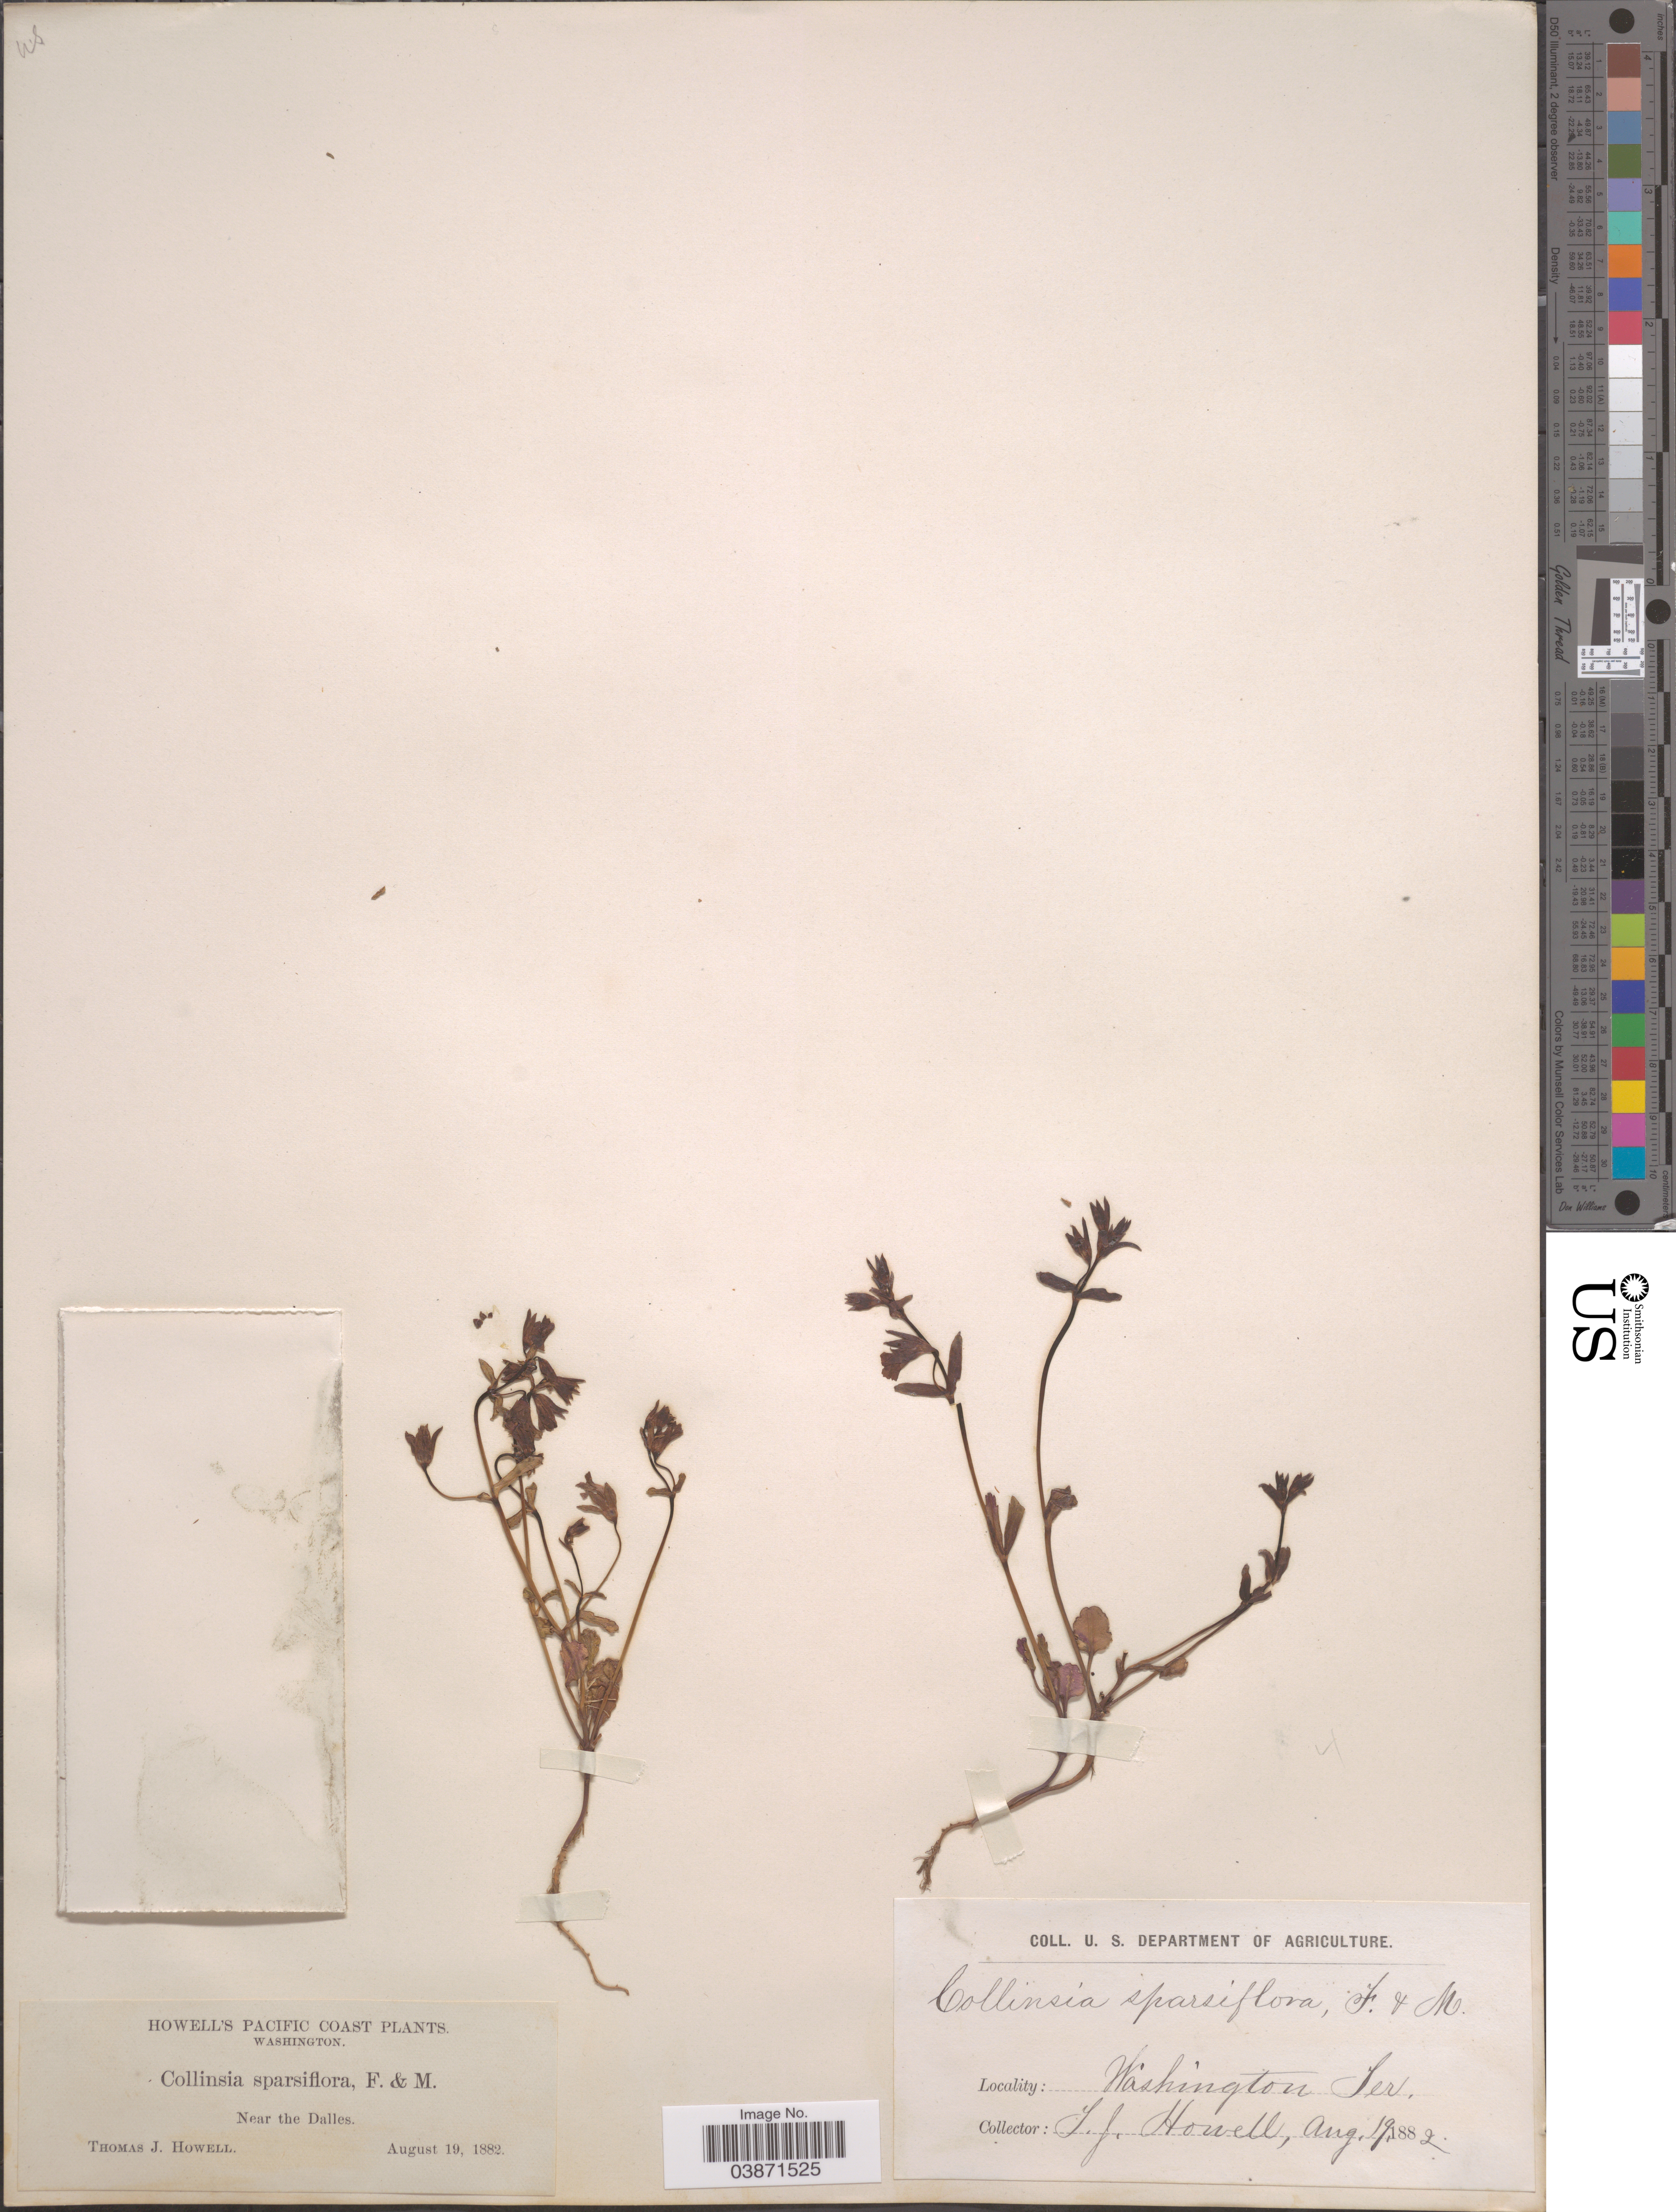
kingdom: Plantae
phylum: Tracheophyta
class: Magnoliopsida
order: Lamiales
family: Plantaginaceae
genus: Collinsia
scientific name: Collinsia sparsiflora var. brucae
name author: (M.E. Jones) Newsom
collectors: T. J. Howell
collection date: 1882-08-19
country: United States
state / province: Washington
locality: Pacific Coast. Near the Dalles.